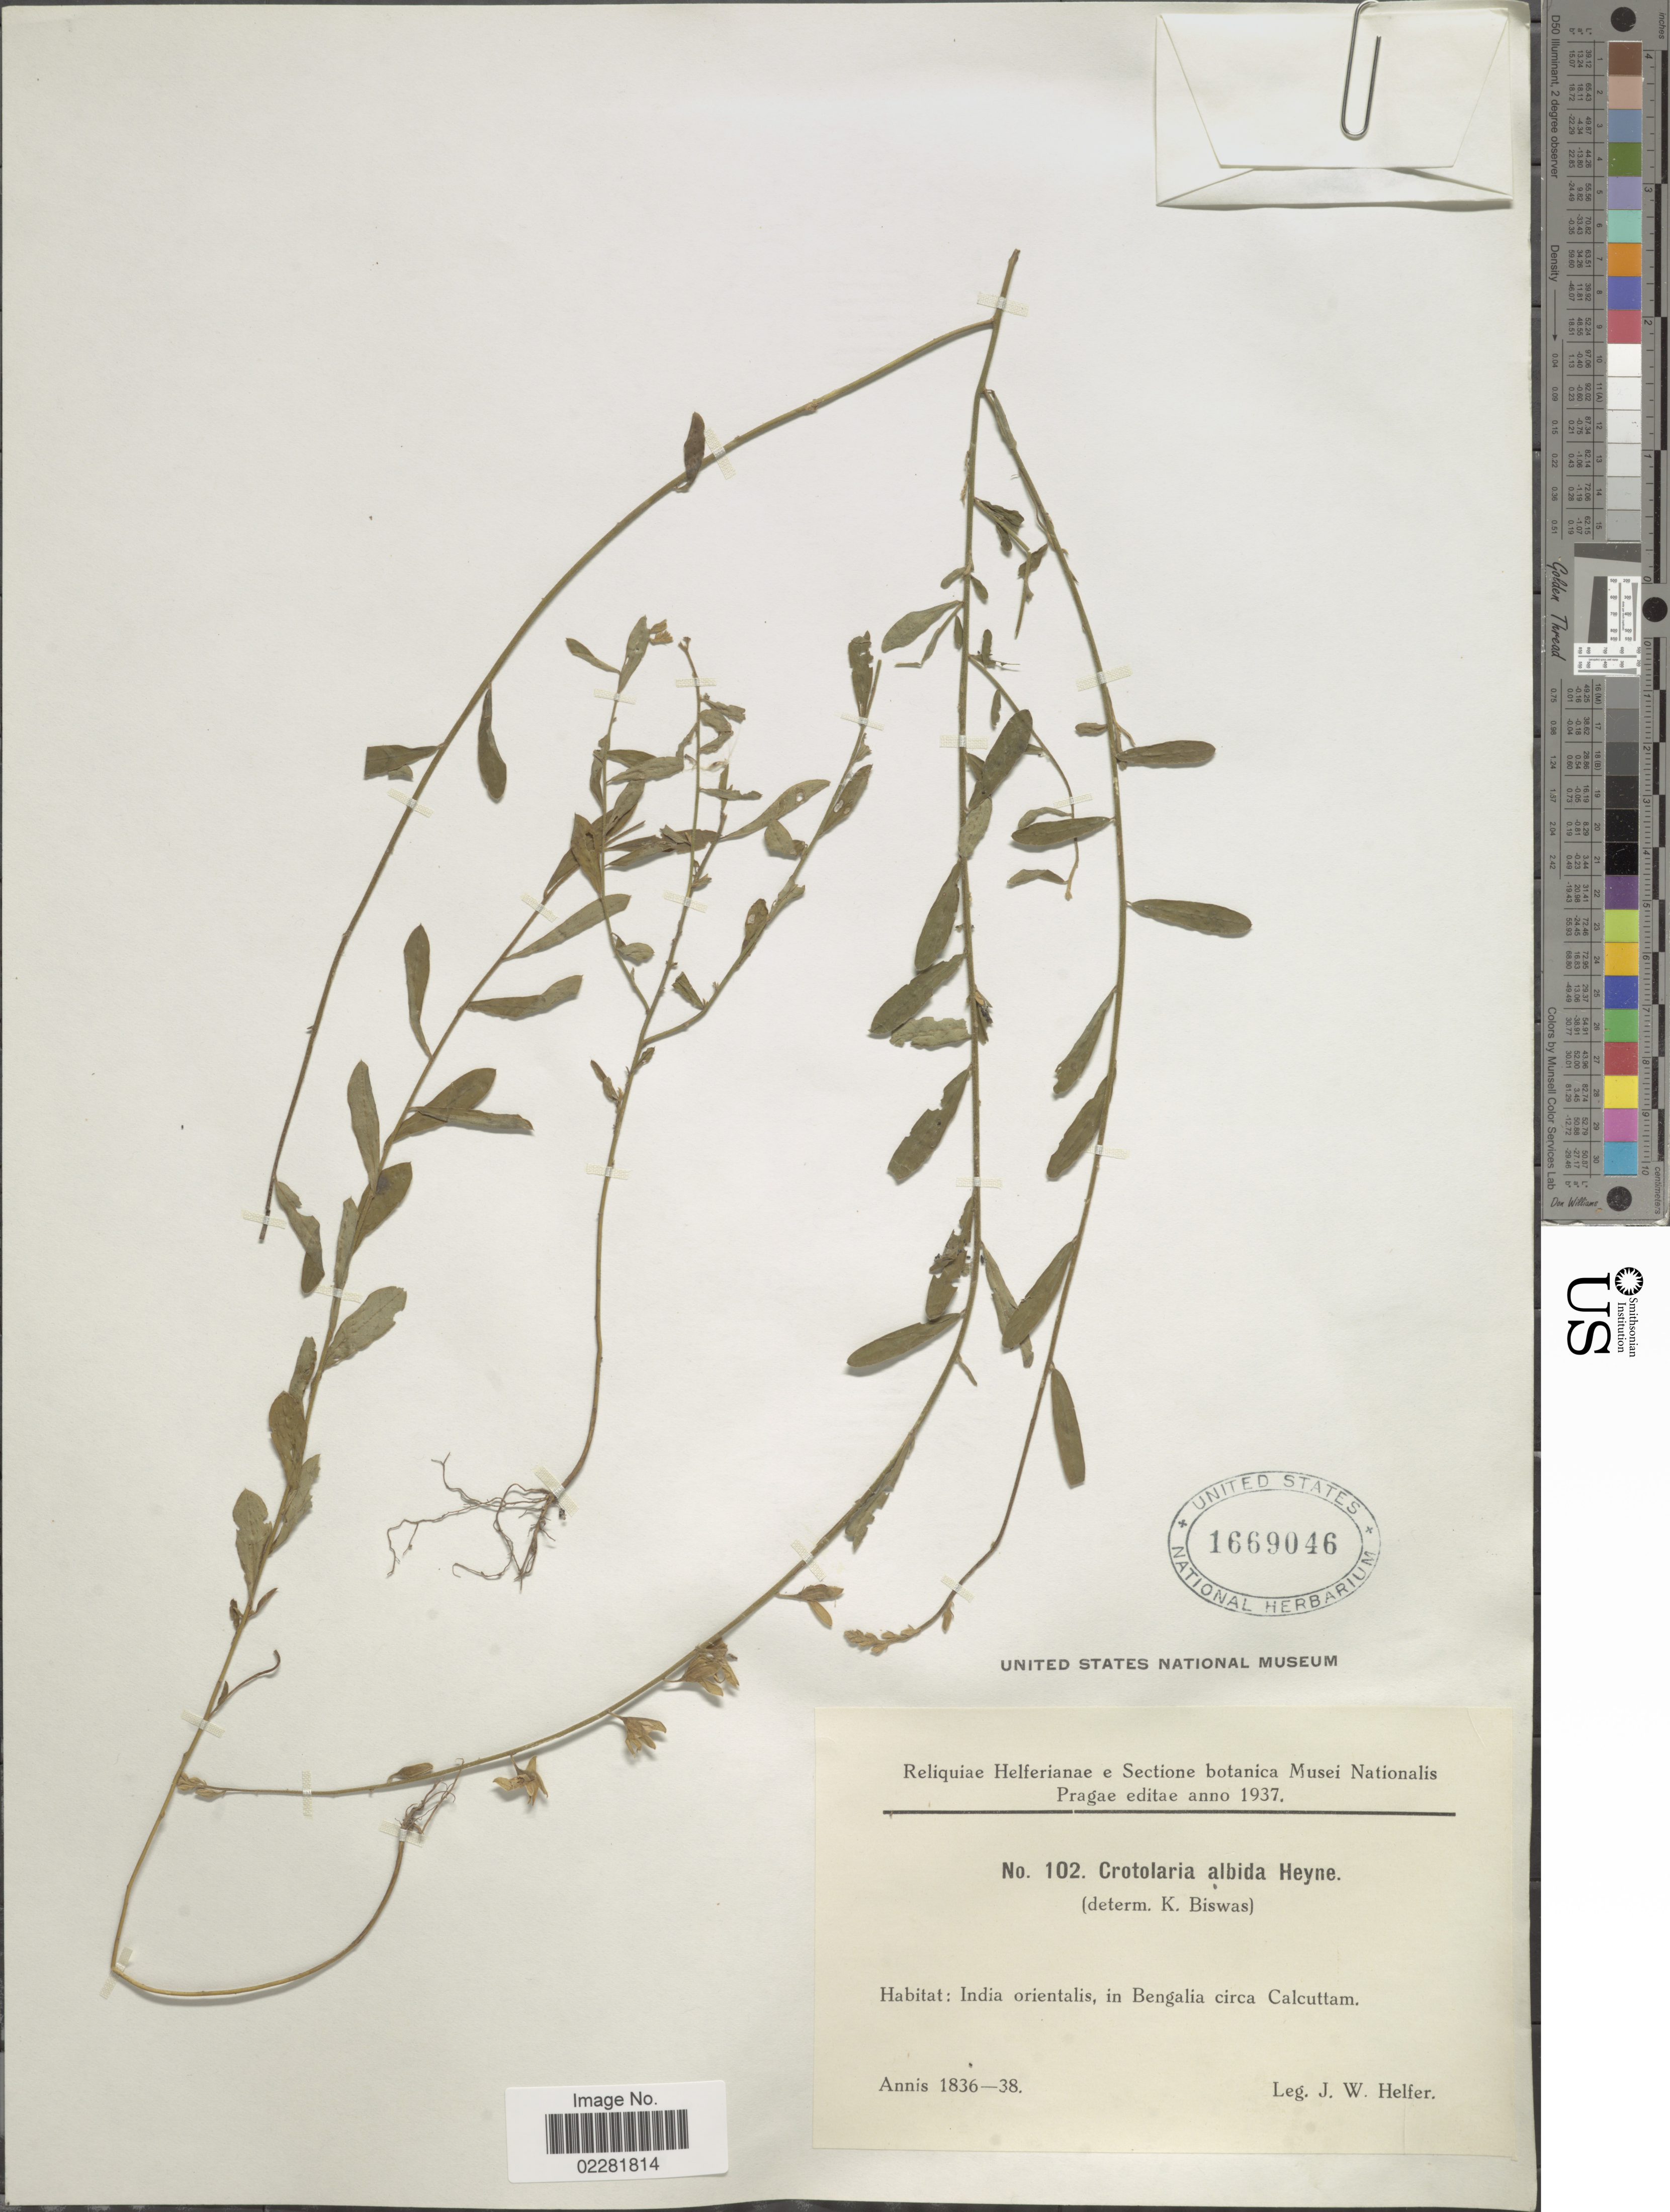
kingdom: Plantae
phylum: Tracheophyta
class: Magnoliopsida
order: Fabales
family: Fabaceae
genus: Crotalaria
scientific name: Crotalaria albida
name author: B. Heyne ex Roth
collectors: J. W. Helfer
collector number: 102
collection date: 1836/1838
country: India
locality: India orientalis, in Bengali circa Calcuttam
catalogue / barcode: US 1669046